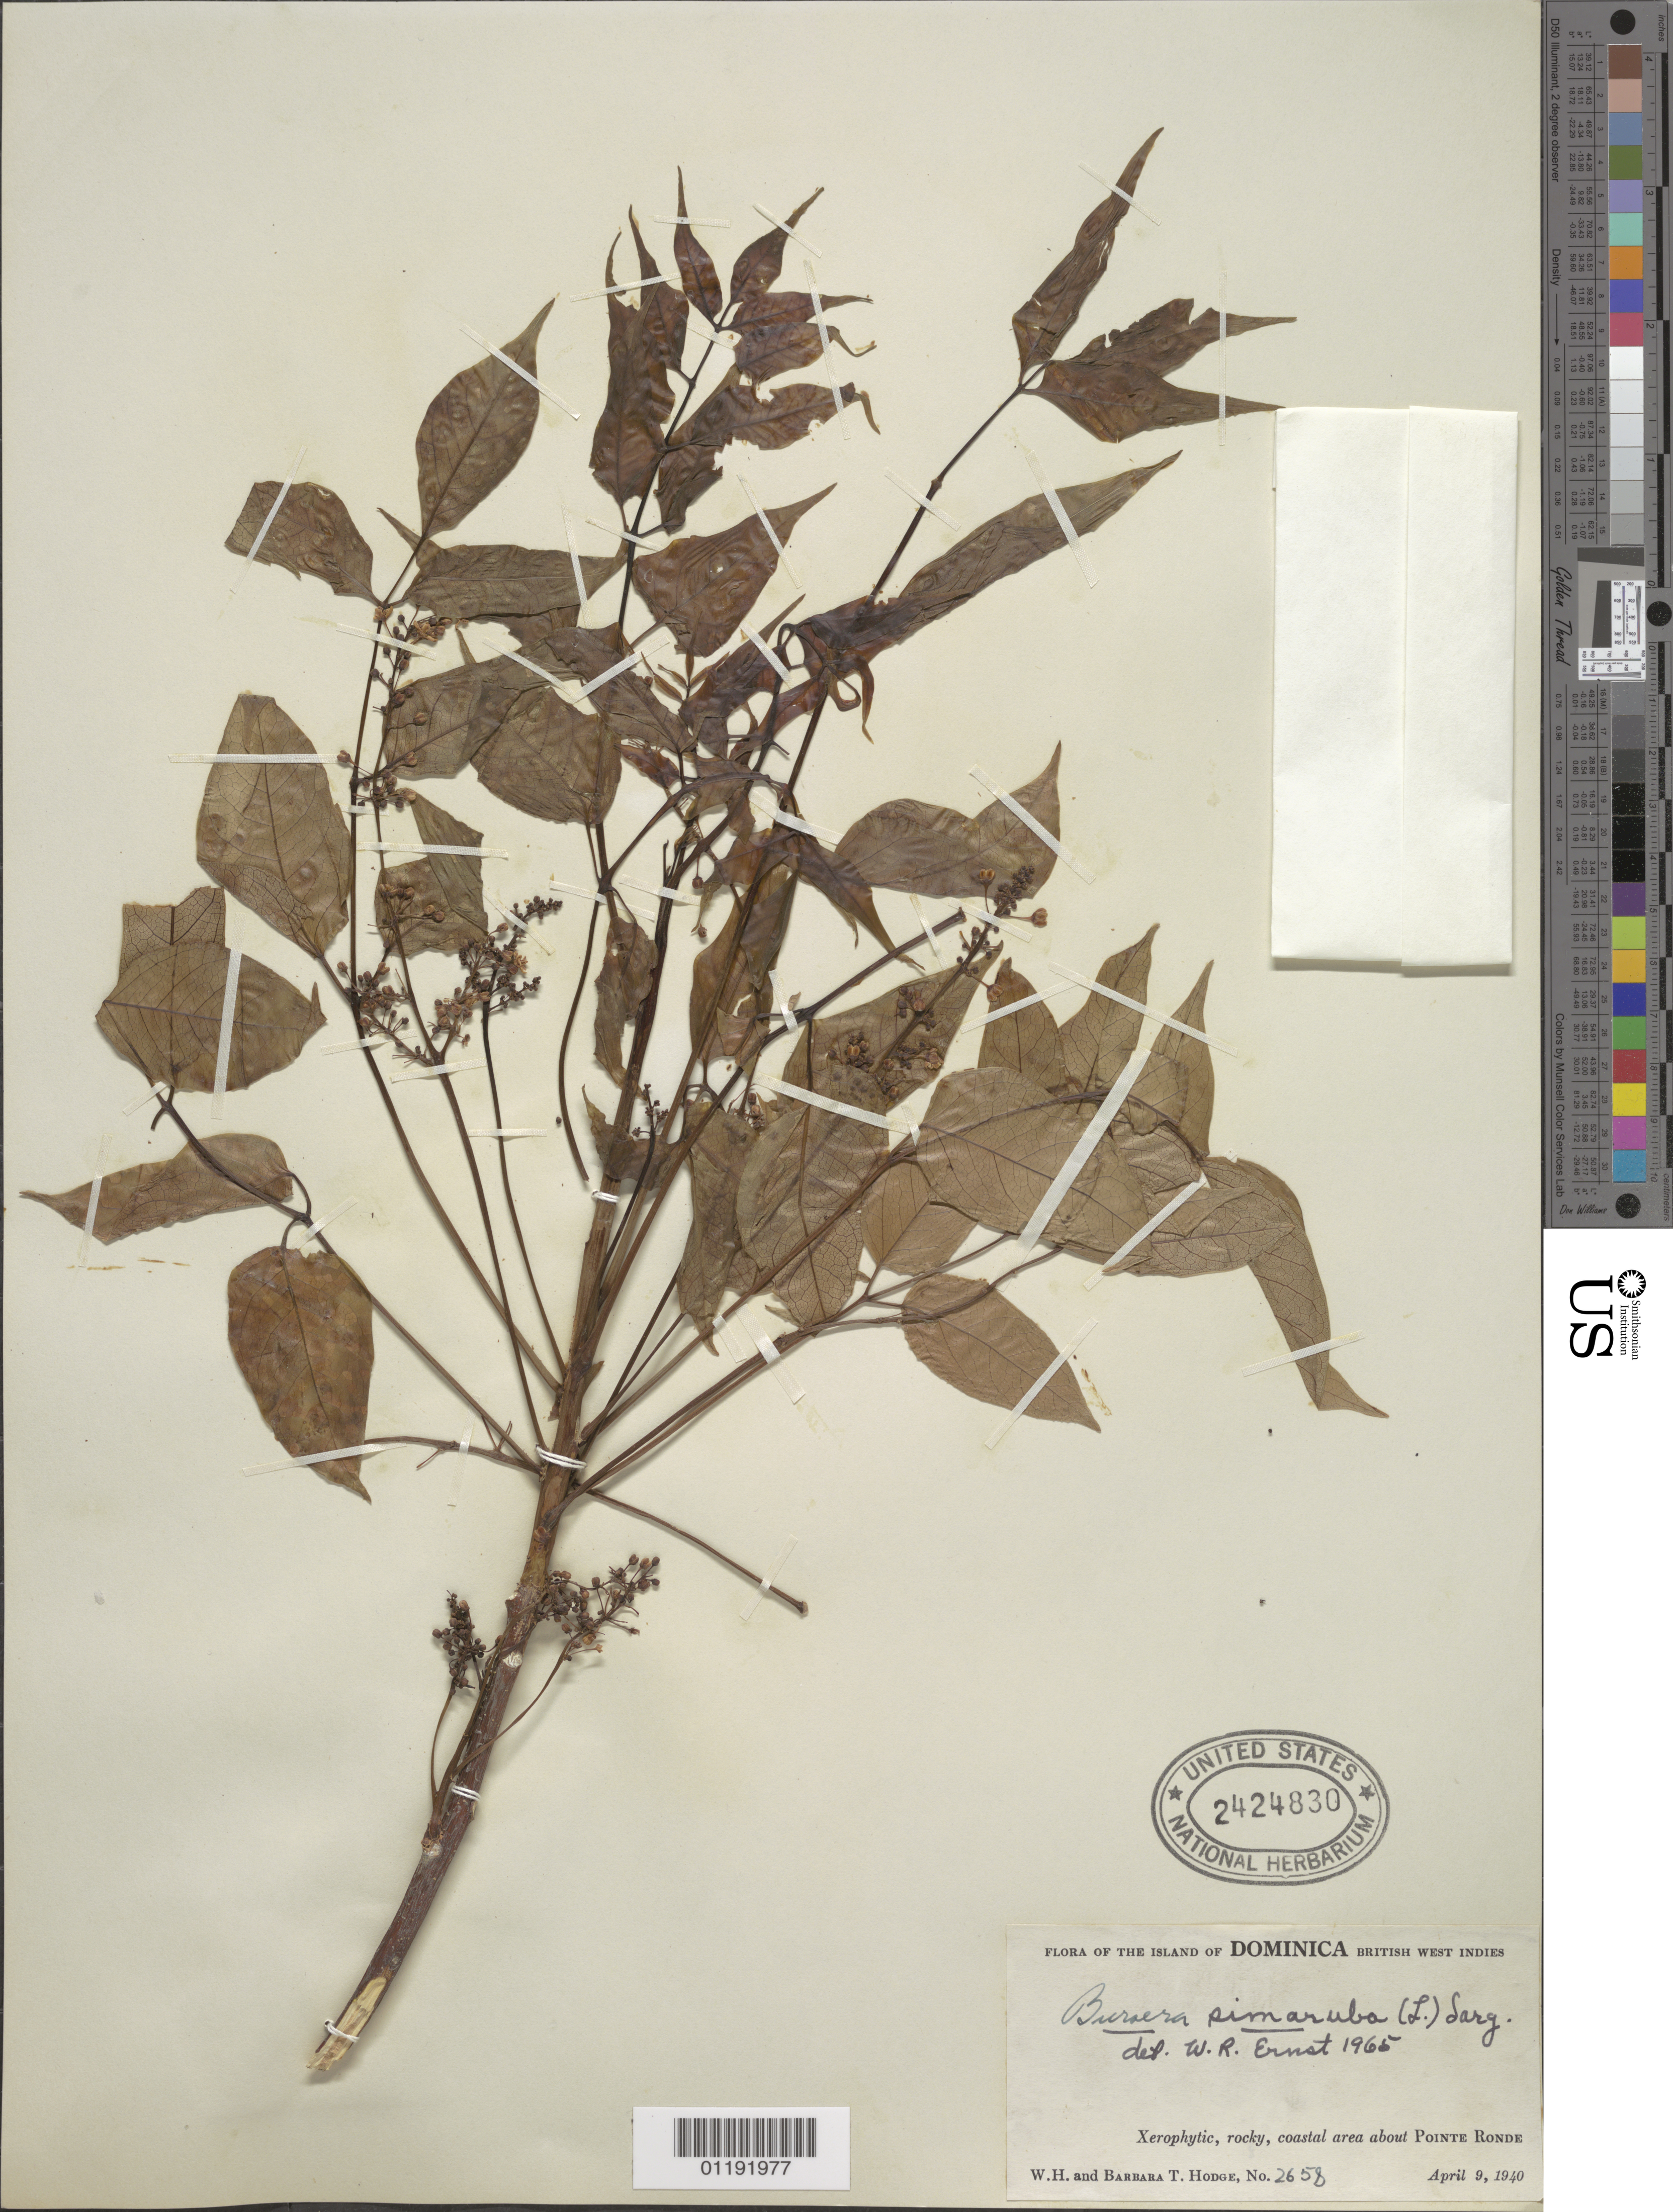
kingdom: Plantae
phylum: Tracheophyta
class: Magnoliopsida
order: Sapindales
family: Burseraceae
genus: Bursera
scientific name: Bursera simaruba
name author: (L.) Sarg.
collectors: W. Hodge & B. Hodge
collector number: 2658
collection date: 1940-04-09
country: Dominica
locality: coastal area around Pointe Ronde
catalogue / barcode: US 2424830